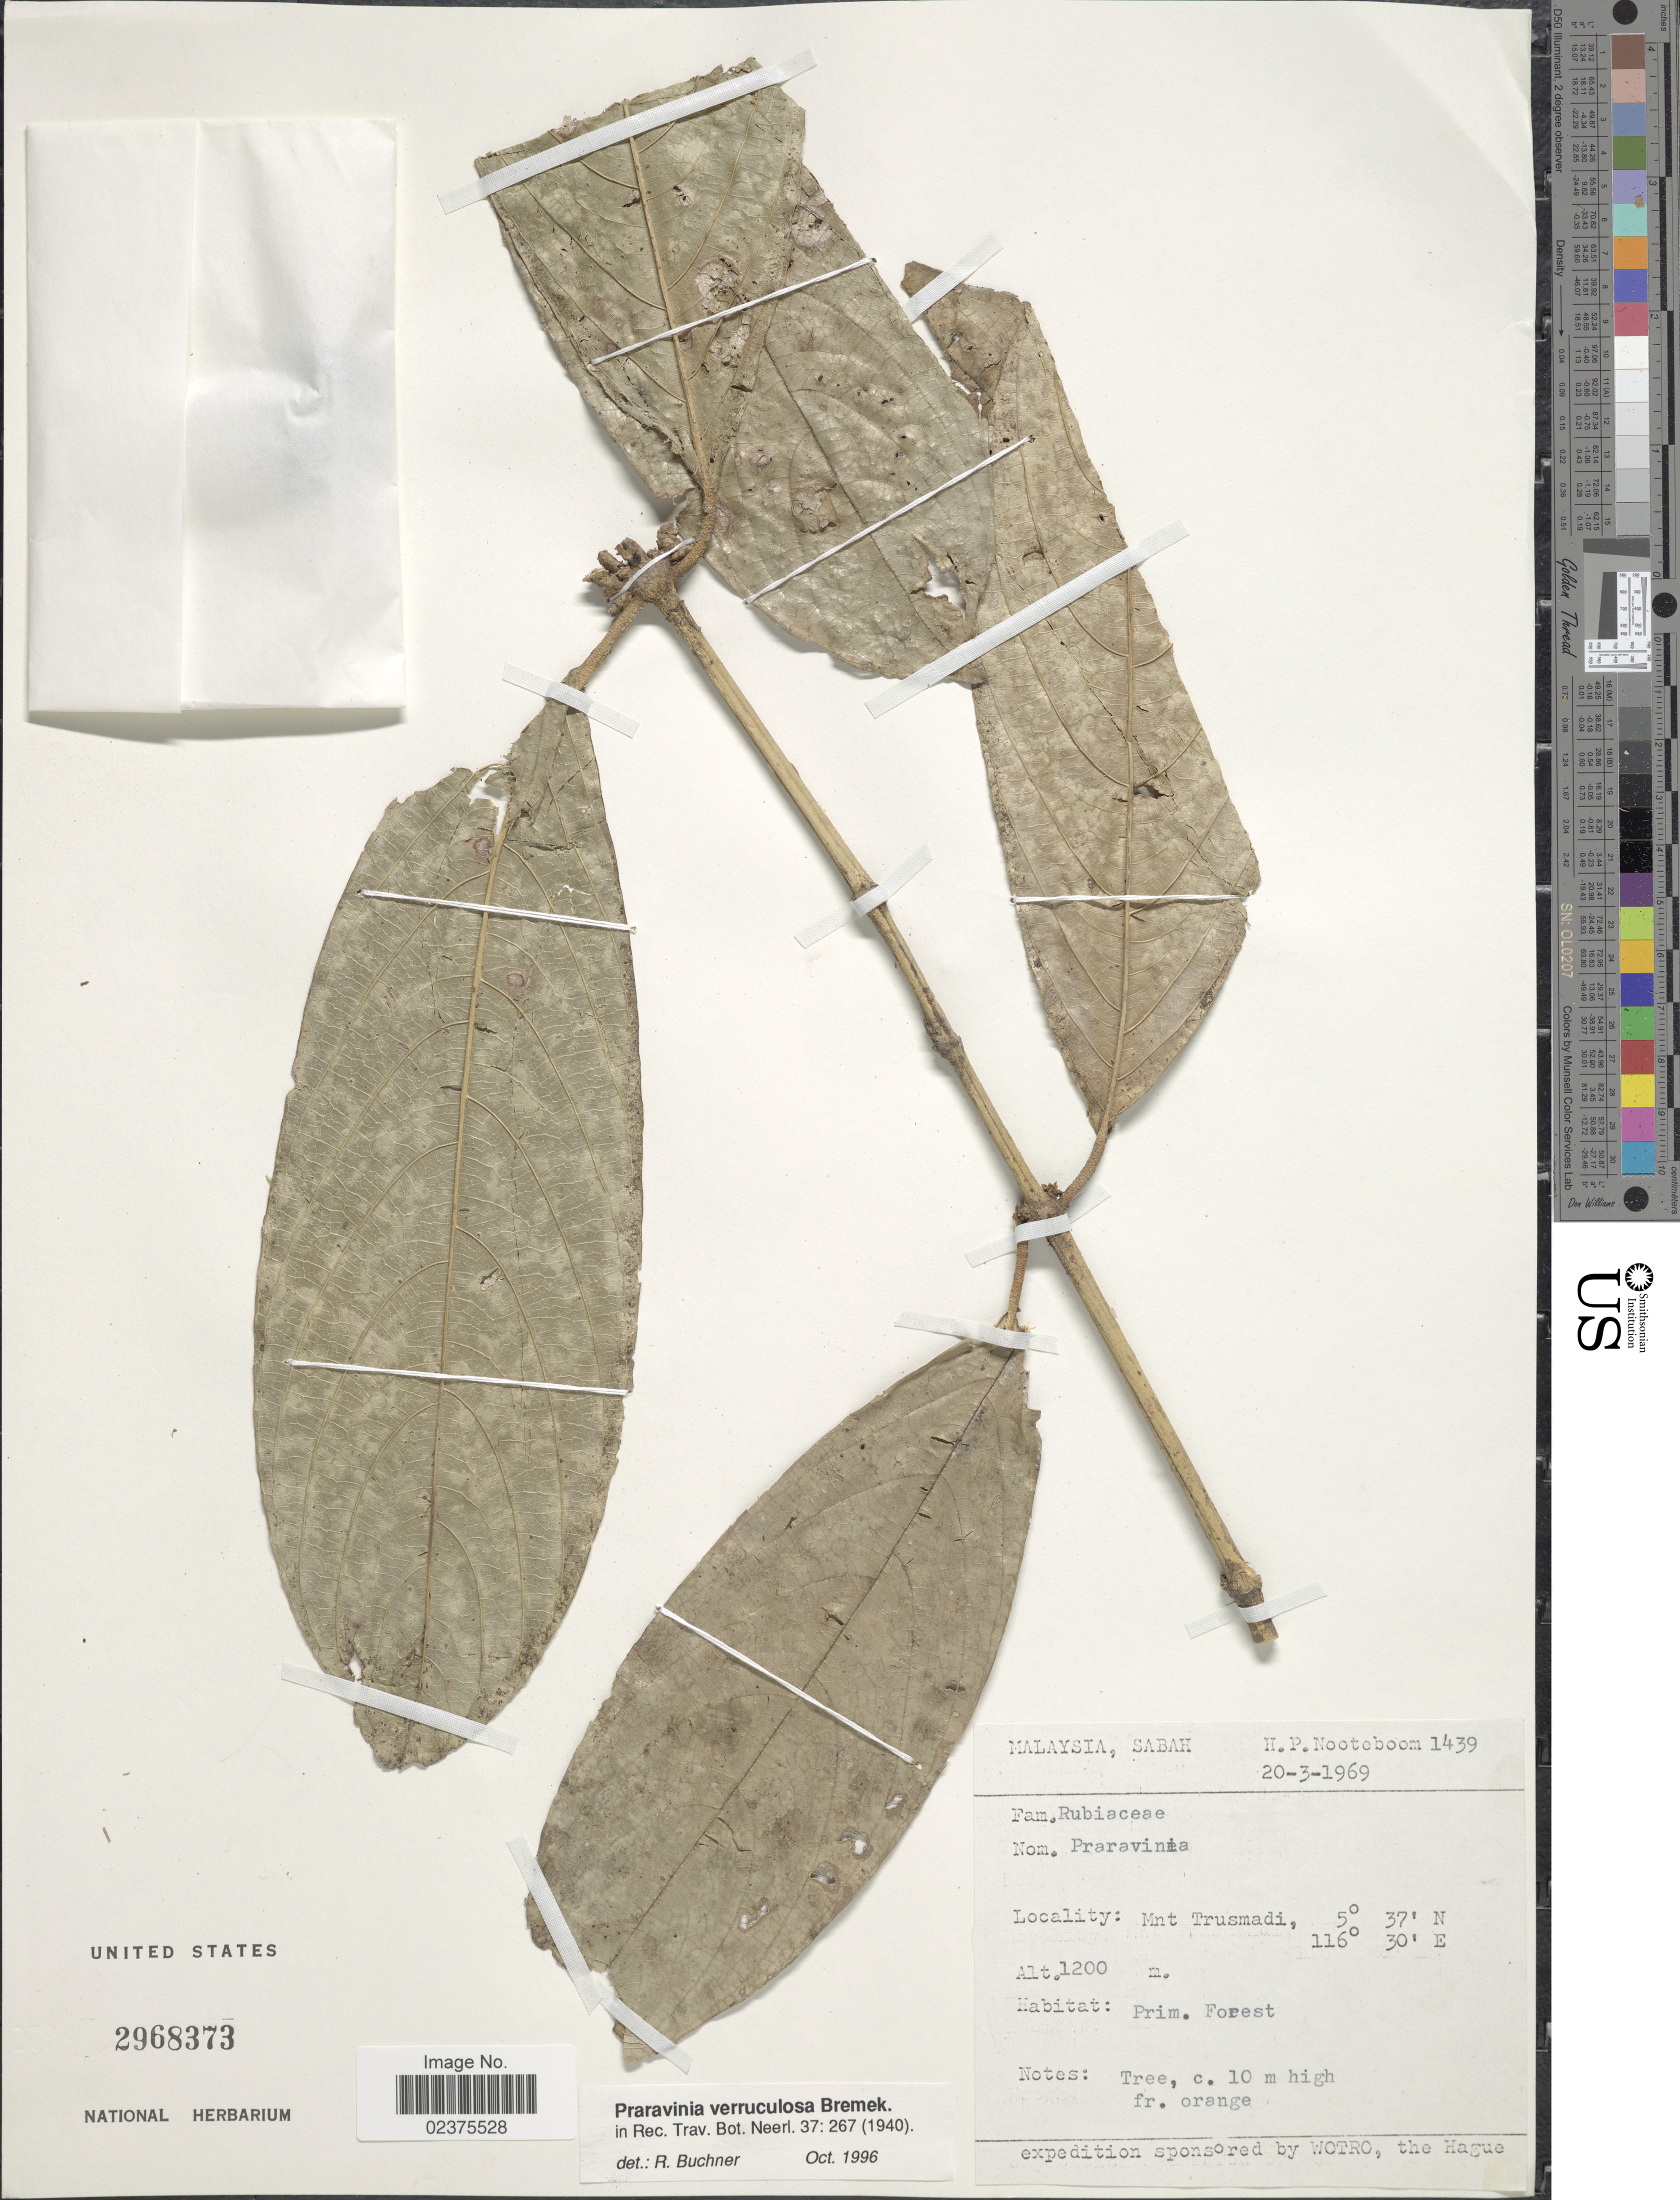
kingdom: Plantae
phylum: Tracheophyta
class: Magnoliopsida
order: Gentianales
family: Rubiaceae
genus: Praravinia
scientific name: Praravinia verruculosa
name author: Bremek.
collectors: H. P. Nooteboom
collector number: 1439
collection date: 1969-03-20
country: Malaysia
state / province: Sabah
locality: Malaysia, Sabah, Mnt Trusmadi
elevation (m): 1200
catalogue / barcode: US 2968373